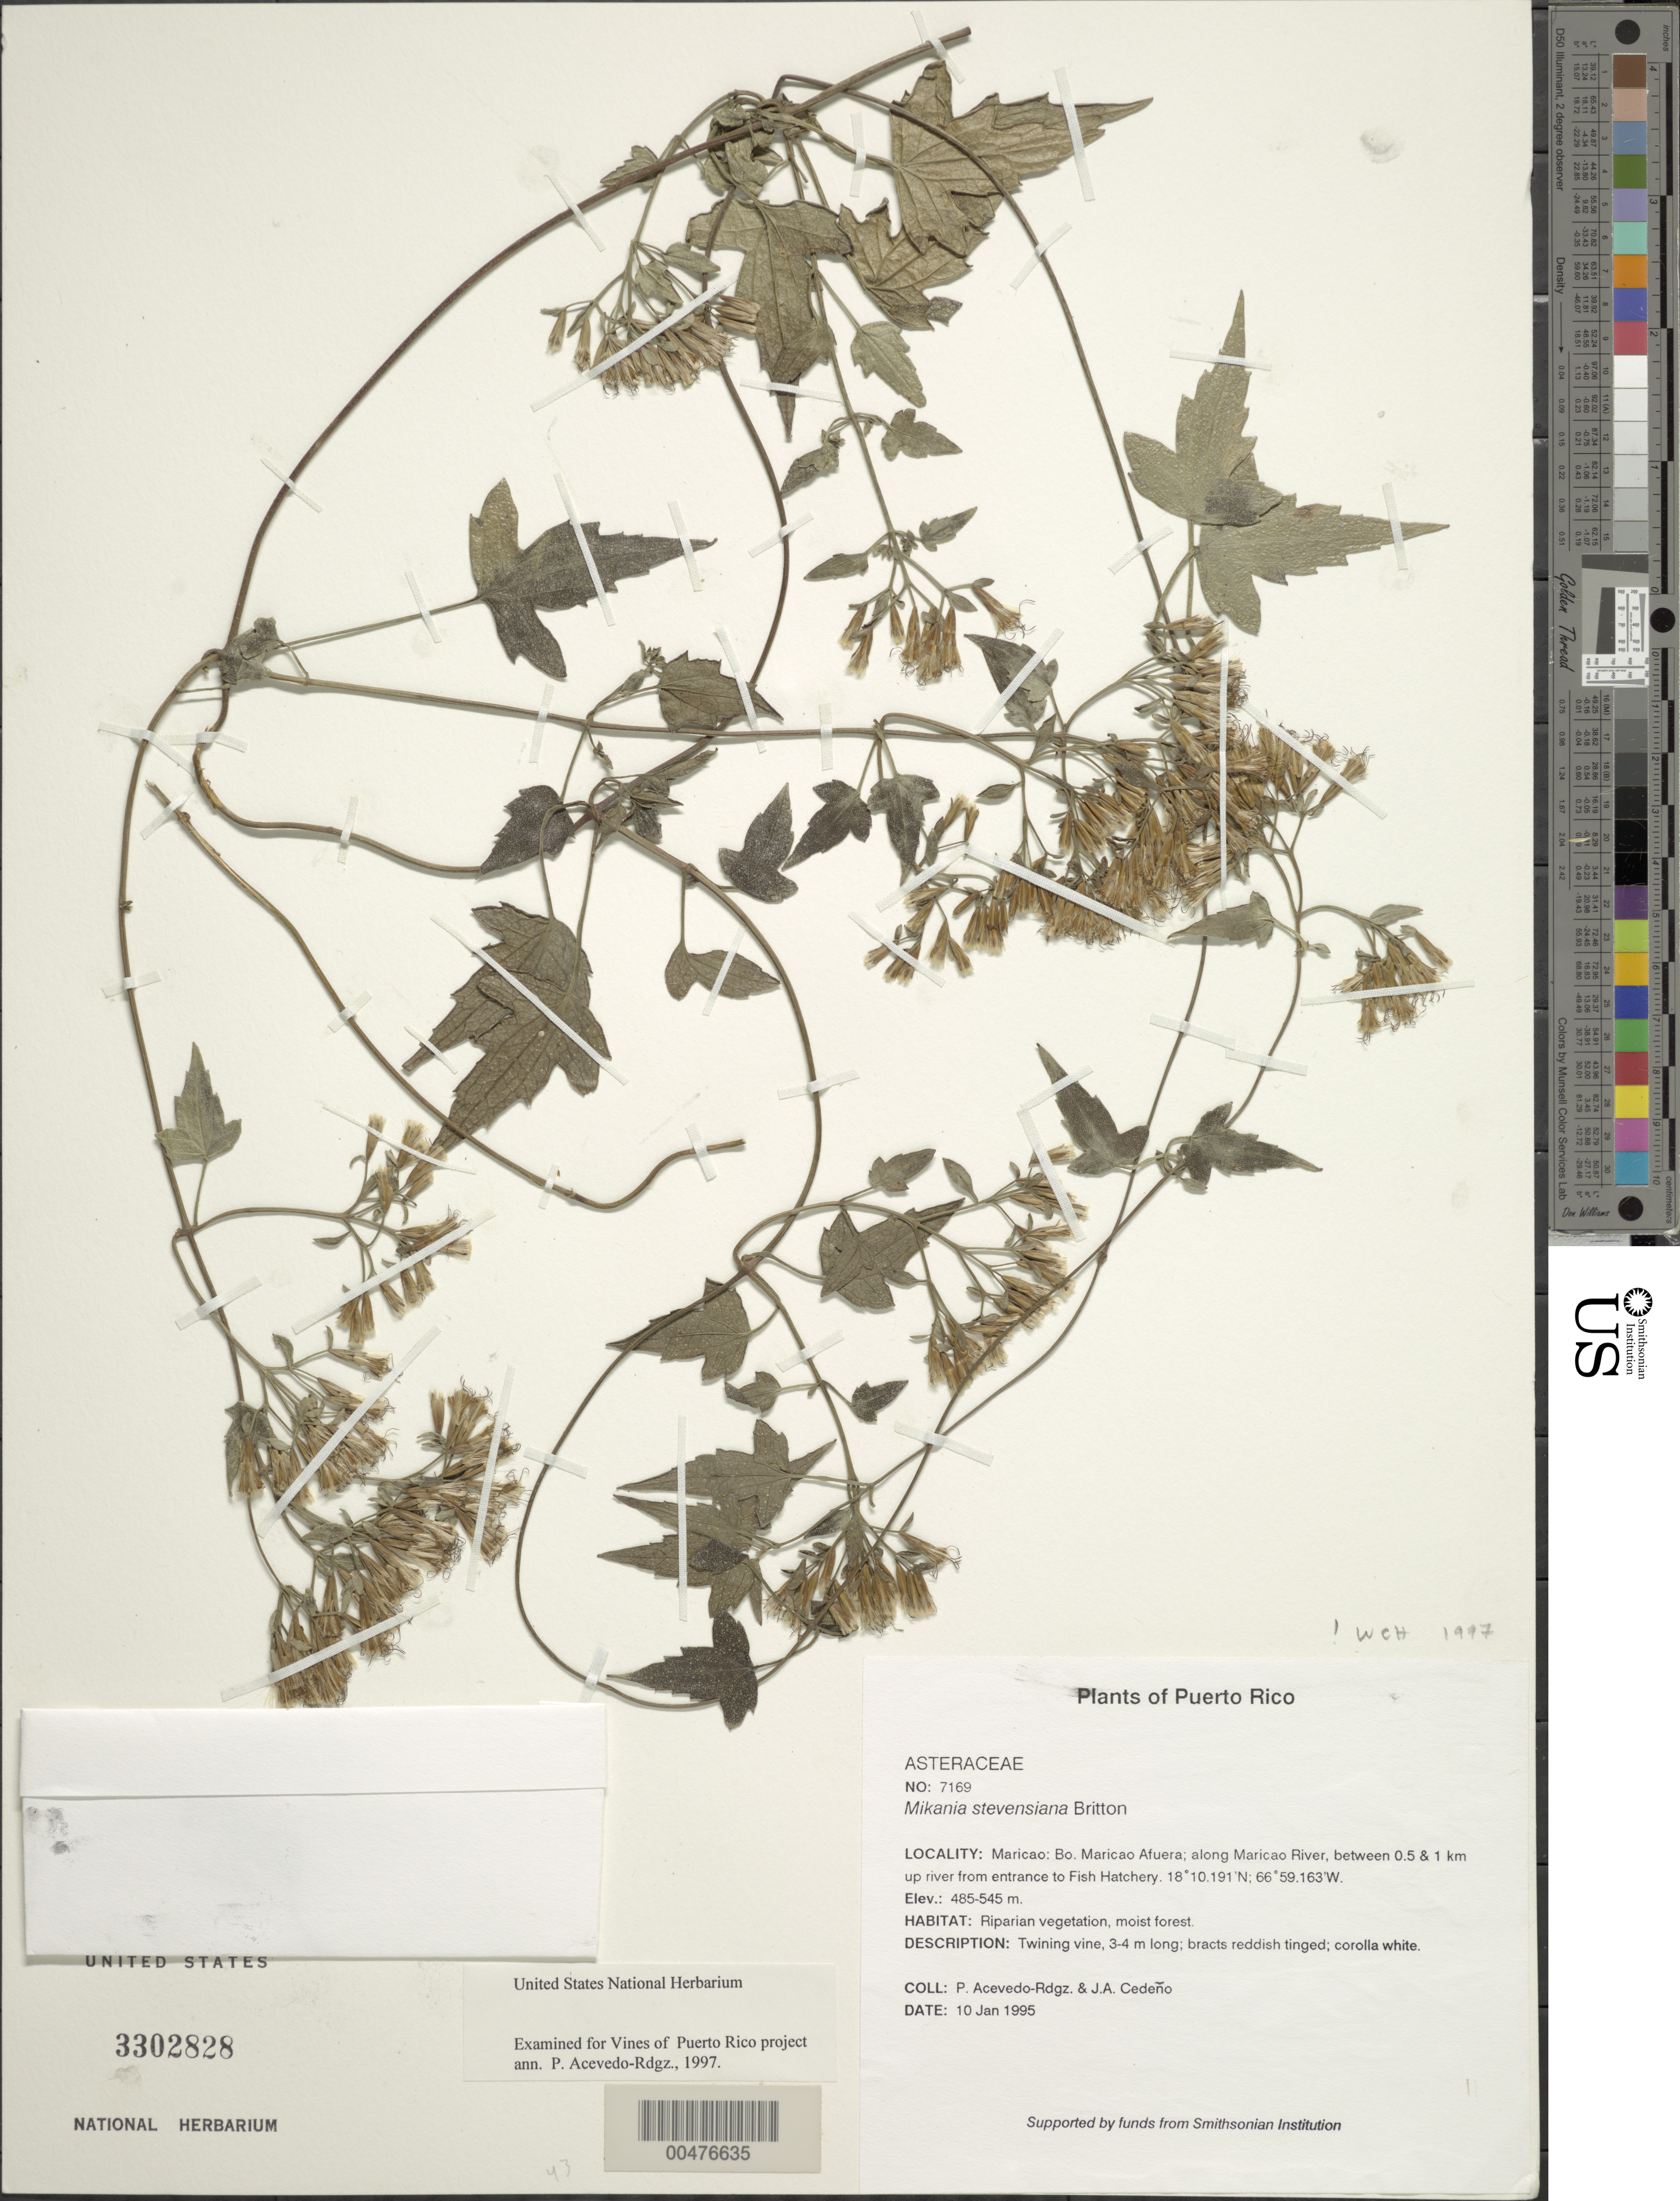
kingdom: Plantae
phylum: Tracheophyta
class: Magnoliopsida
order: Asterales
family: Asteraceae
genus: Mikania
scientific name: Mikania stevensiana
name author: Britton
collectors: P. Acevedo-Rodr. & J. A. Cedeño M.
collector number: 7169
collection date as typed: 10 Jan 1995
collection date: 1995-01-10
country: Puerto Rico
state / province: Maricao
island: Puerto Rico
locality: Maricao: Bo. Maricao Afuera; along Maricao River, between 0.5 & 1 km up river from entrance to Fish Hatchery.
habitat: Riparian vegetation, moist forest.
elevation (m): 485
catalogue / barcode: US 3302828